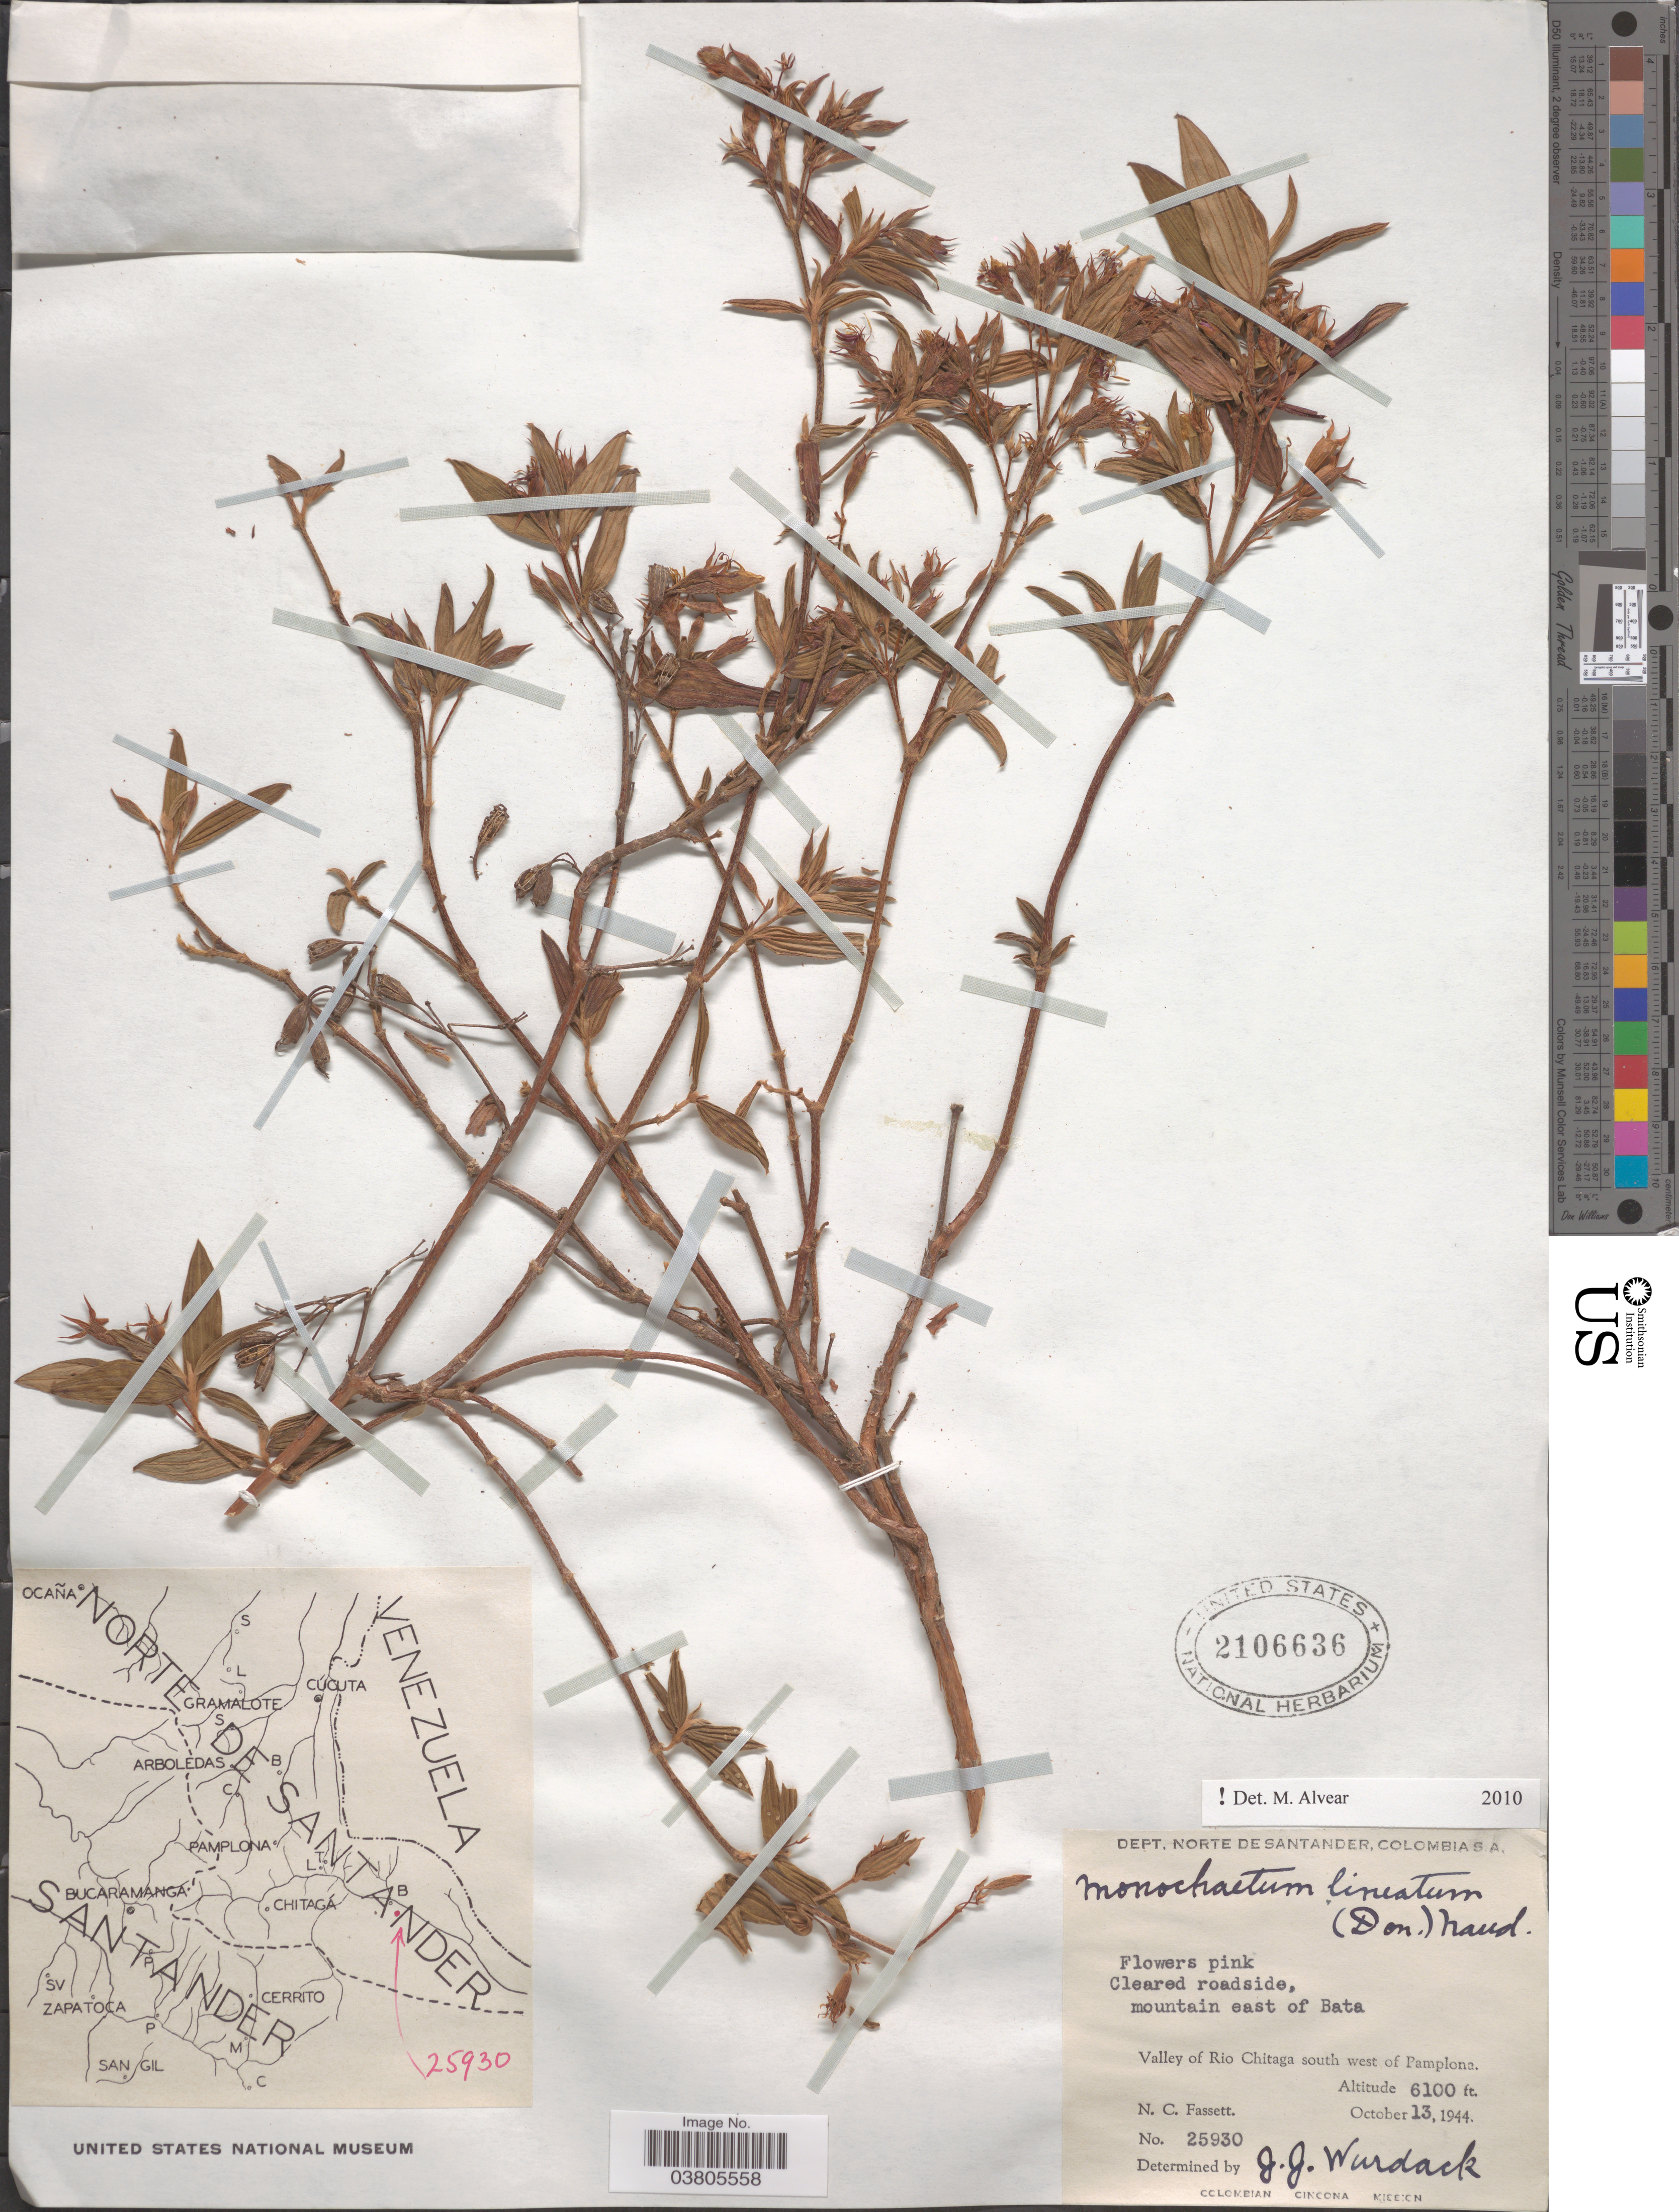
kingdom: Plantae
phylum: Tracheophyta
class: Magnoliopsida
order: Myrtales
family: Melastomataceae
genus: Monochaetum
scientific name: Monochaetum lineatum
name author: (D. Don) Naudin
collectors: C. Fassett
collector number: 25930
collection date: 1944-10-13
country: Colombia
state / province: Norte de Santander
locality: Dept. Norte de Santander. Cleared roadside, mountain east of Bata. Valley of Rio Chitaga south west of Pamplona.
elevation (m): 1859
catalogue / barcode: US 2106636